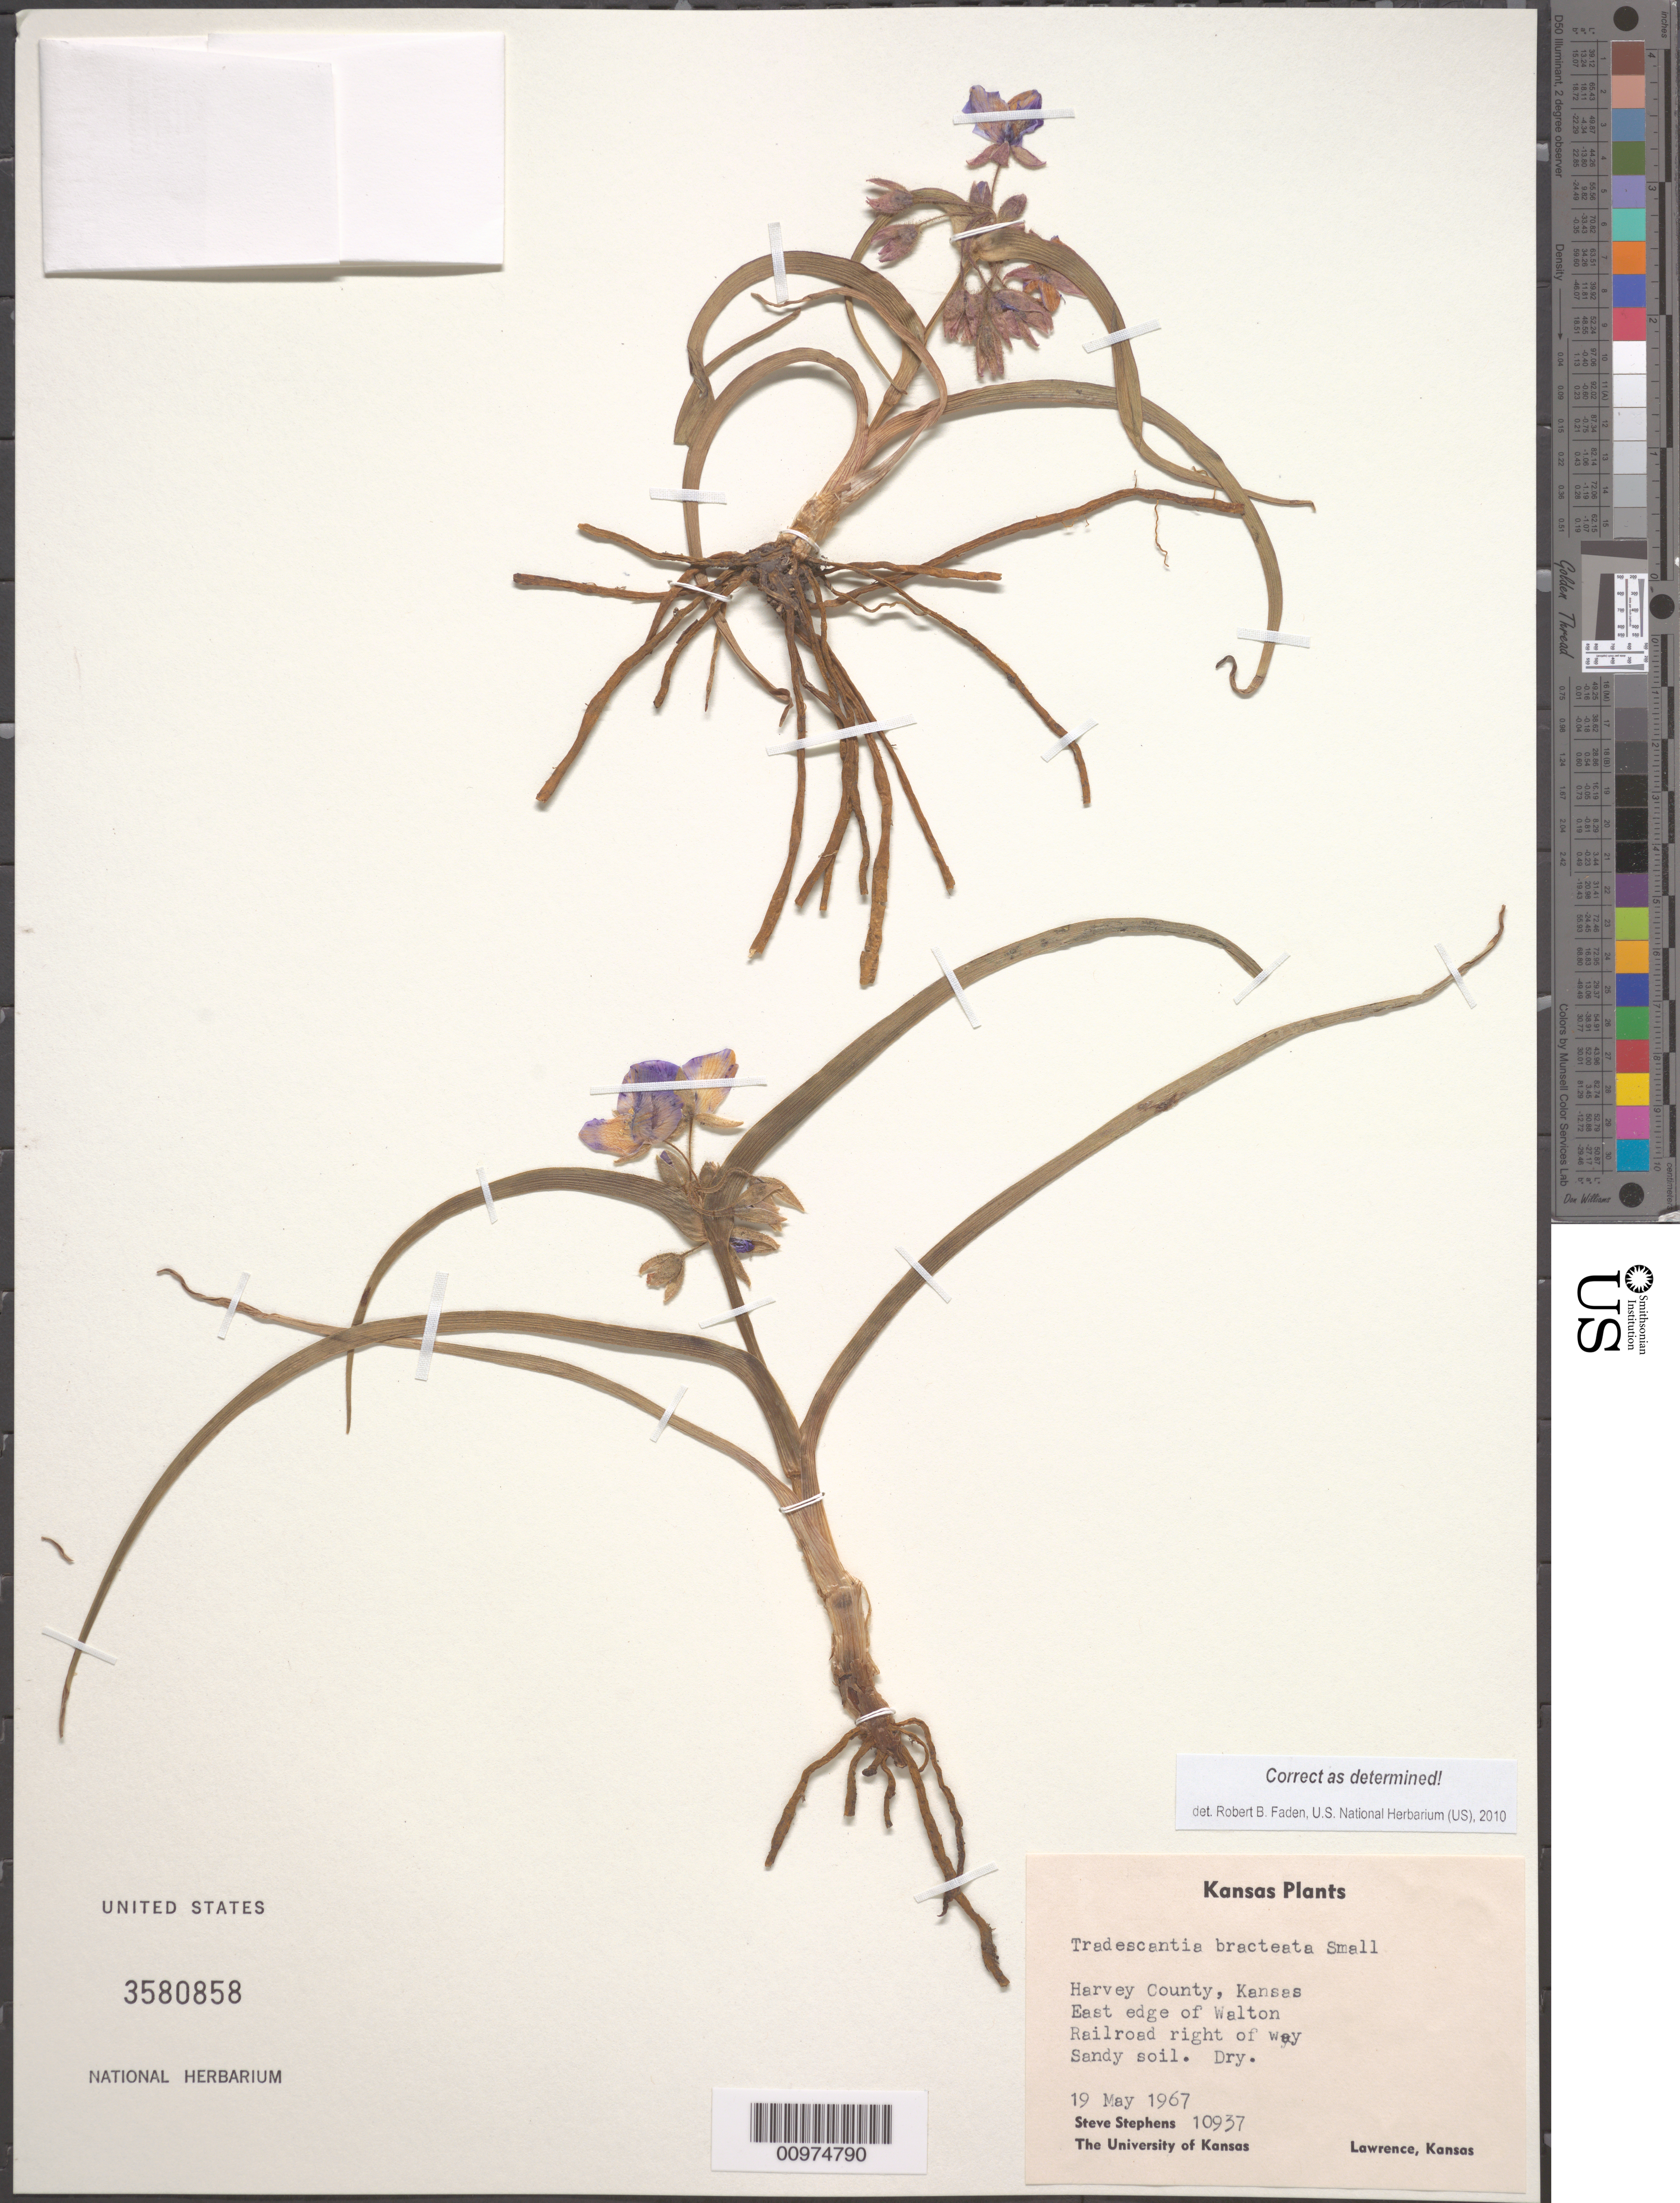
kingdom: Plantae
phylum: Tracheophyta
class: Liliopsida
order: Commelinales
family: Commelinaceae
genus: Tradescantia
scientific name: Tradescantia bracteata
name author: Small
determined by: Faden, Robert B., (US), Smithsonian Institution - National Museum of Natural History (UNITED STATES)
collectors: S. Stephens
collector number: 10937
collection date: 1967-05-19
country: United States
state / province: Kansas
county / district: Harvey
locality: East edge of Walton.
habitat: Railroad right of way. sandy soil. Dry.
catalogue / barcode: US 3580858